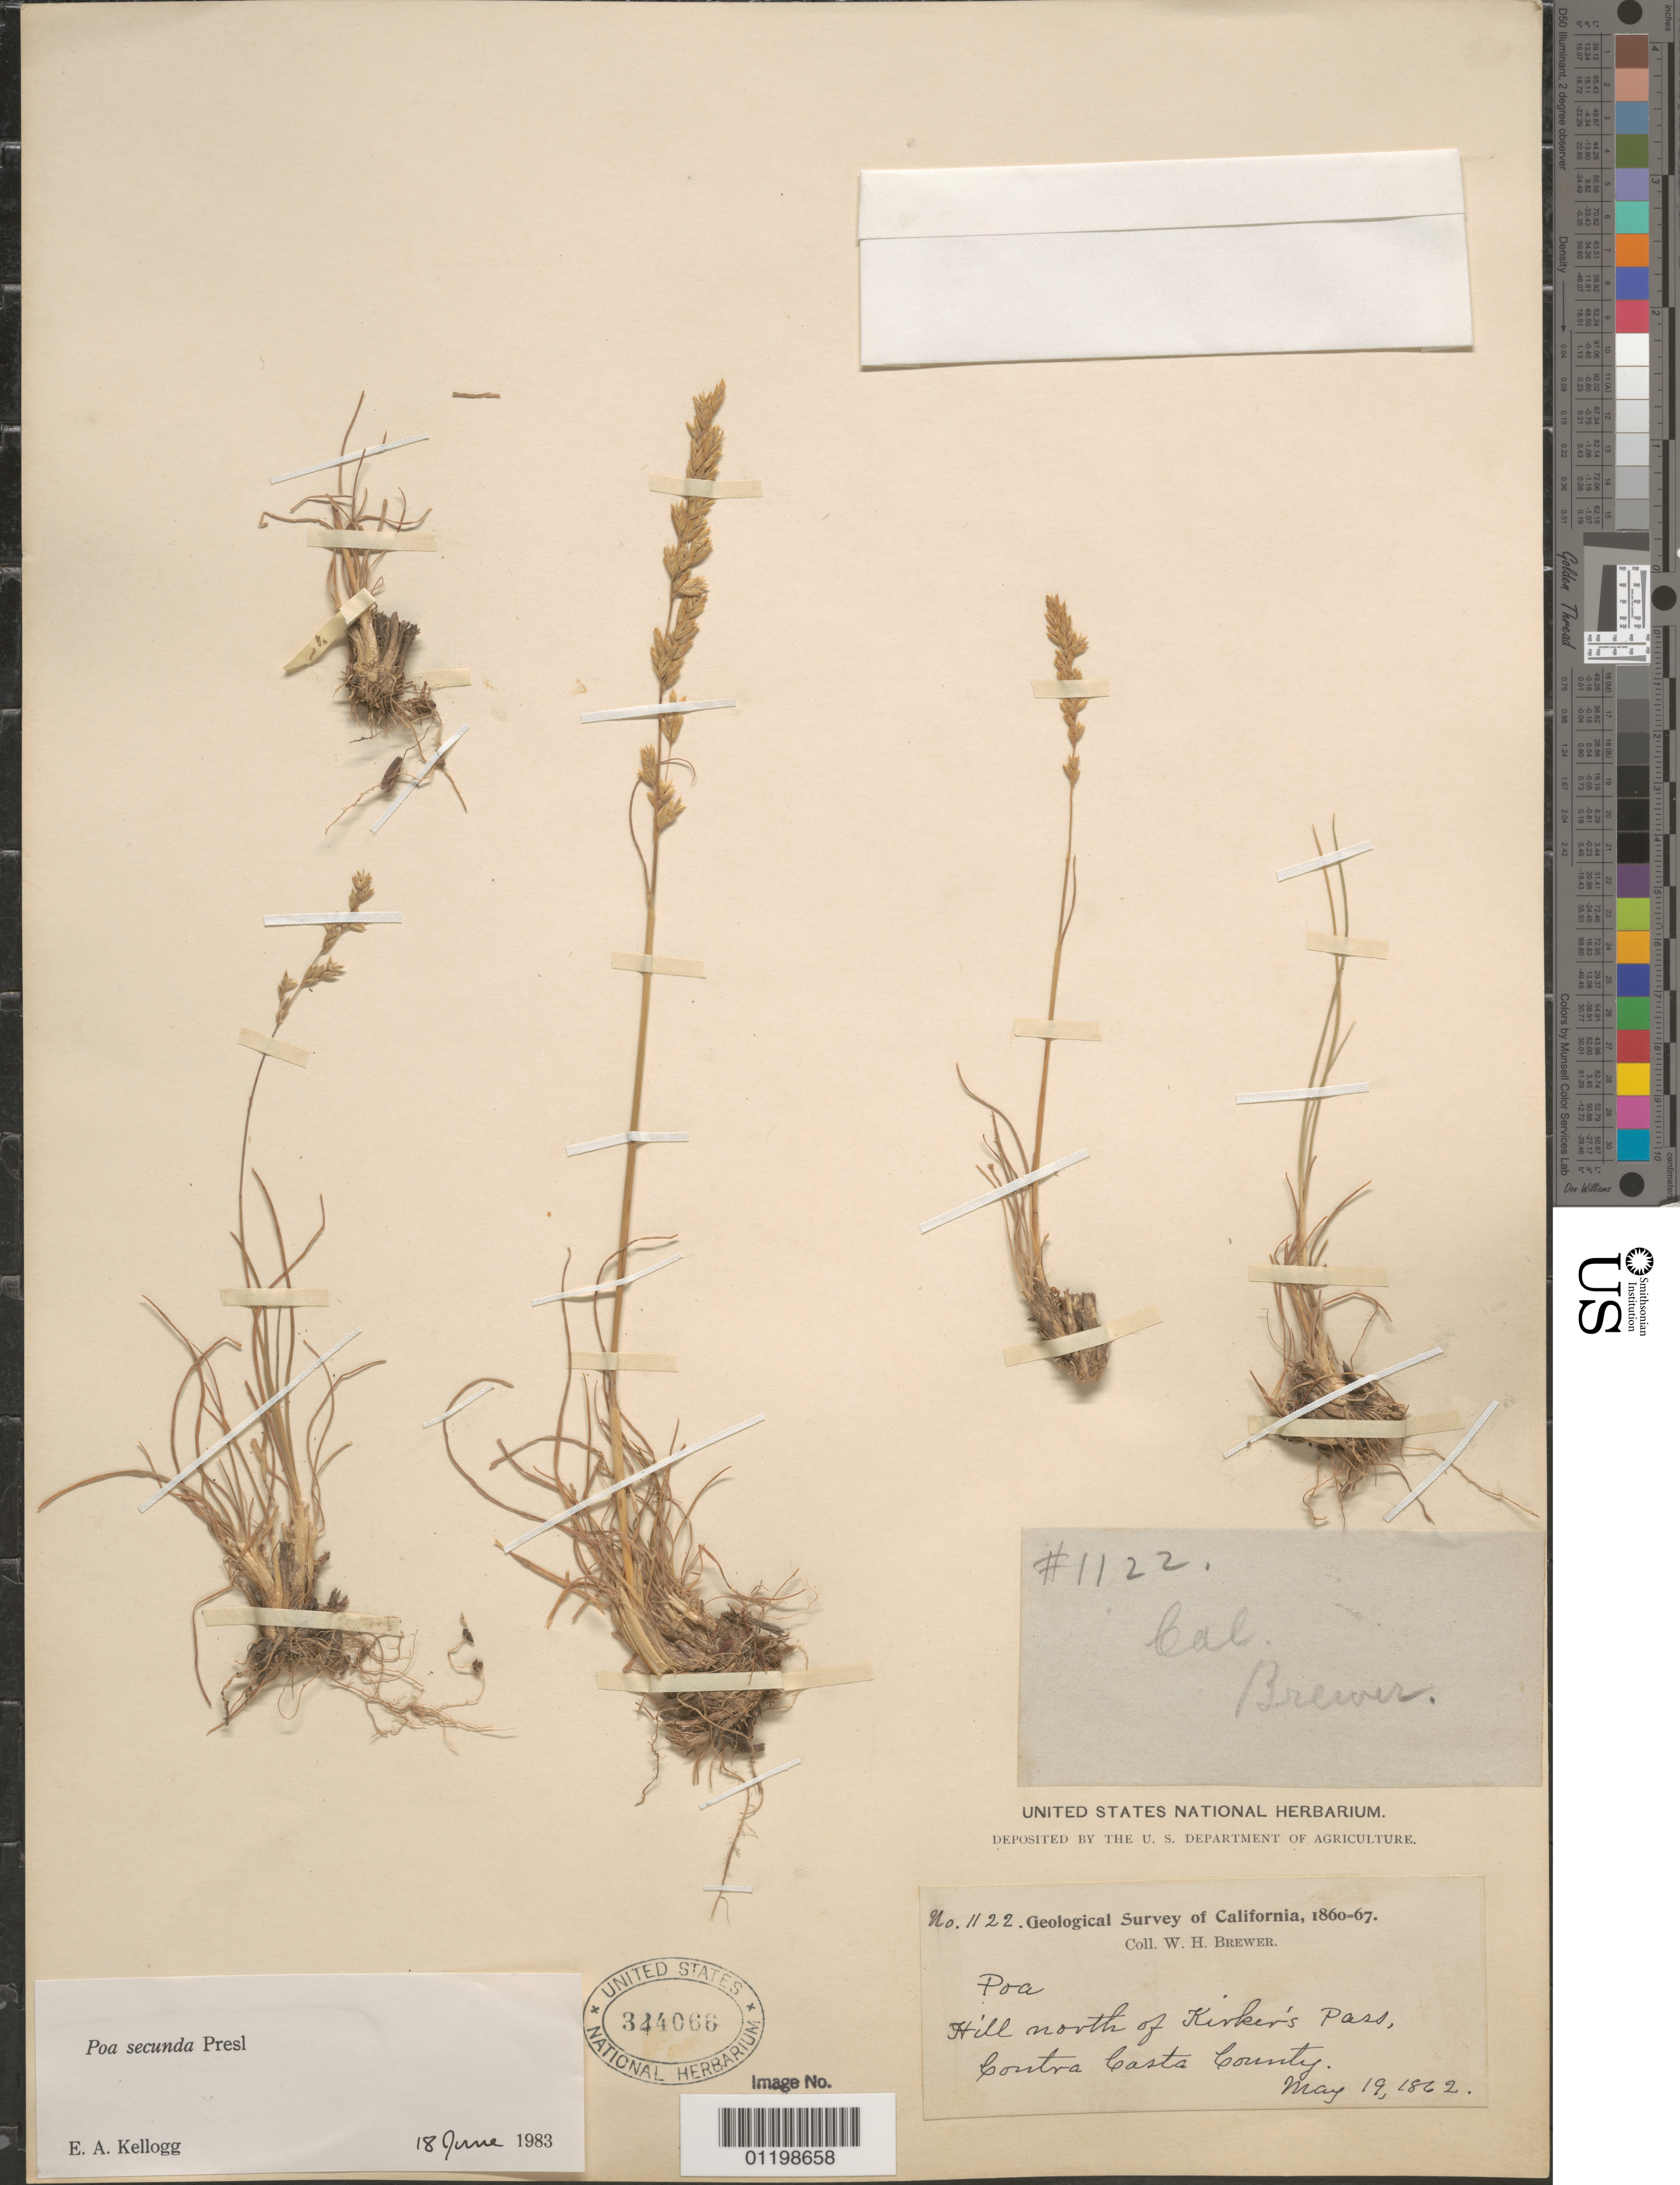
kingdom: Plantae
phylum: Tracheophyta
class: Liliopsida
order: Poales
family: Poaceae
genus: Poa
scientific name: Poa secunda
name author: J. Presl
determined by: Kellogg, E. A.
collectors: W. H. Brewer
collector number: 1122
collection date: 1862-05-19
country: United States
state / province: California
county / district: Contra Costa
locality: north of Kirker's Pass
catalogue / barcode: US 344066